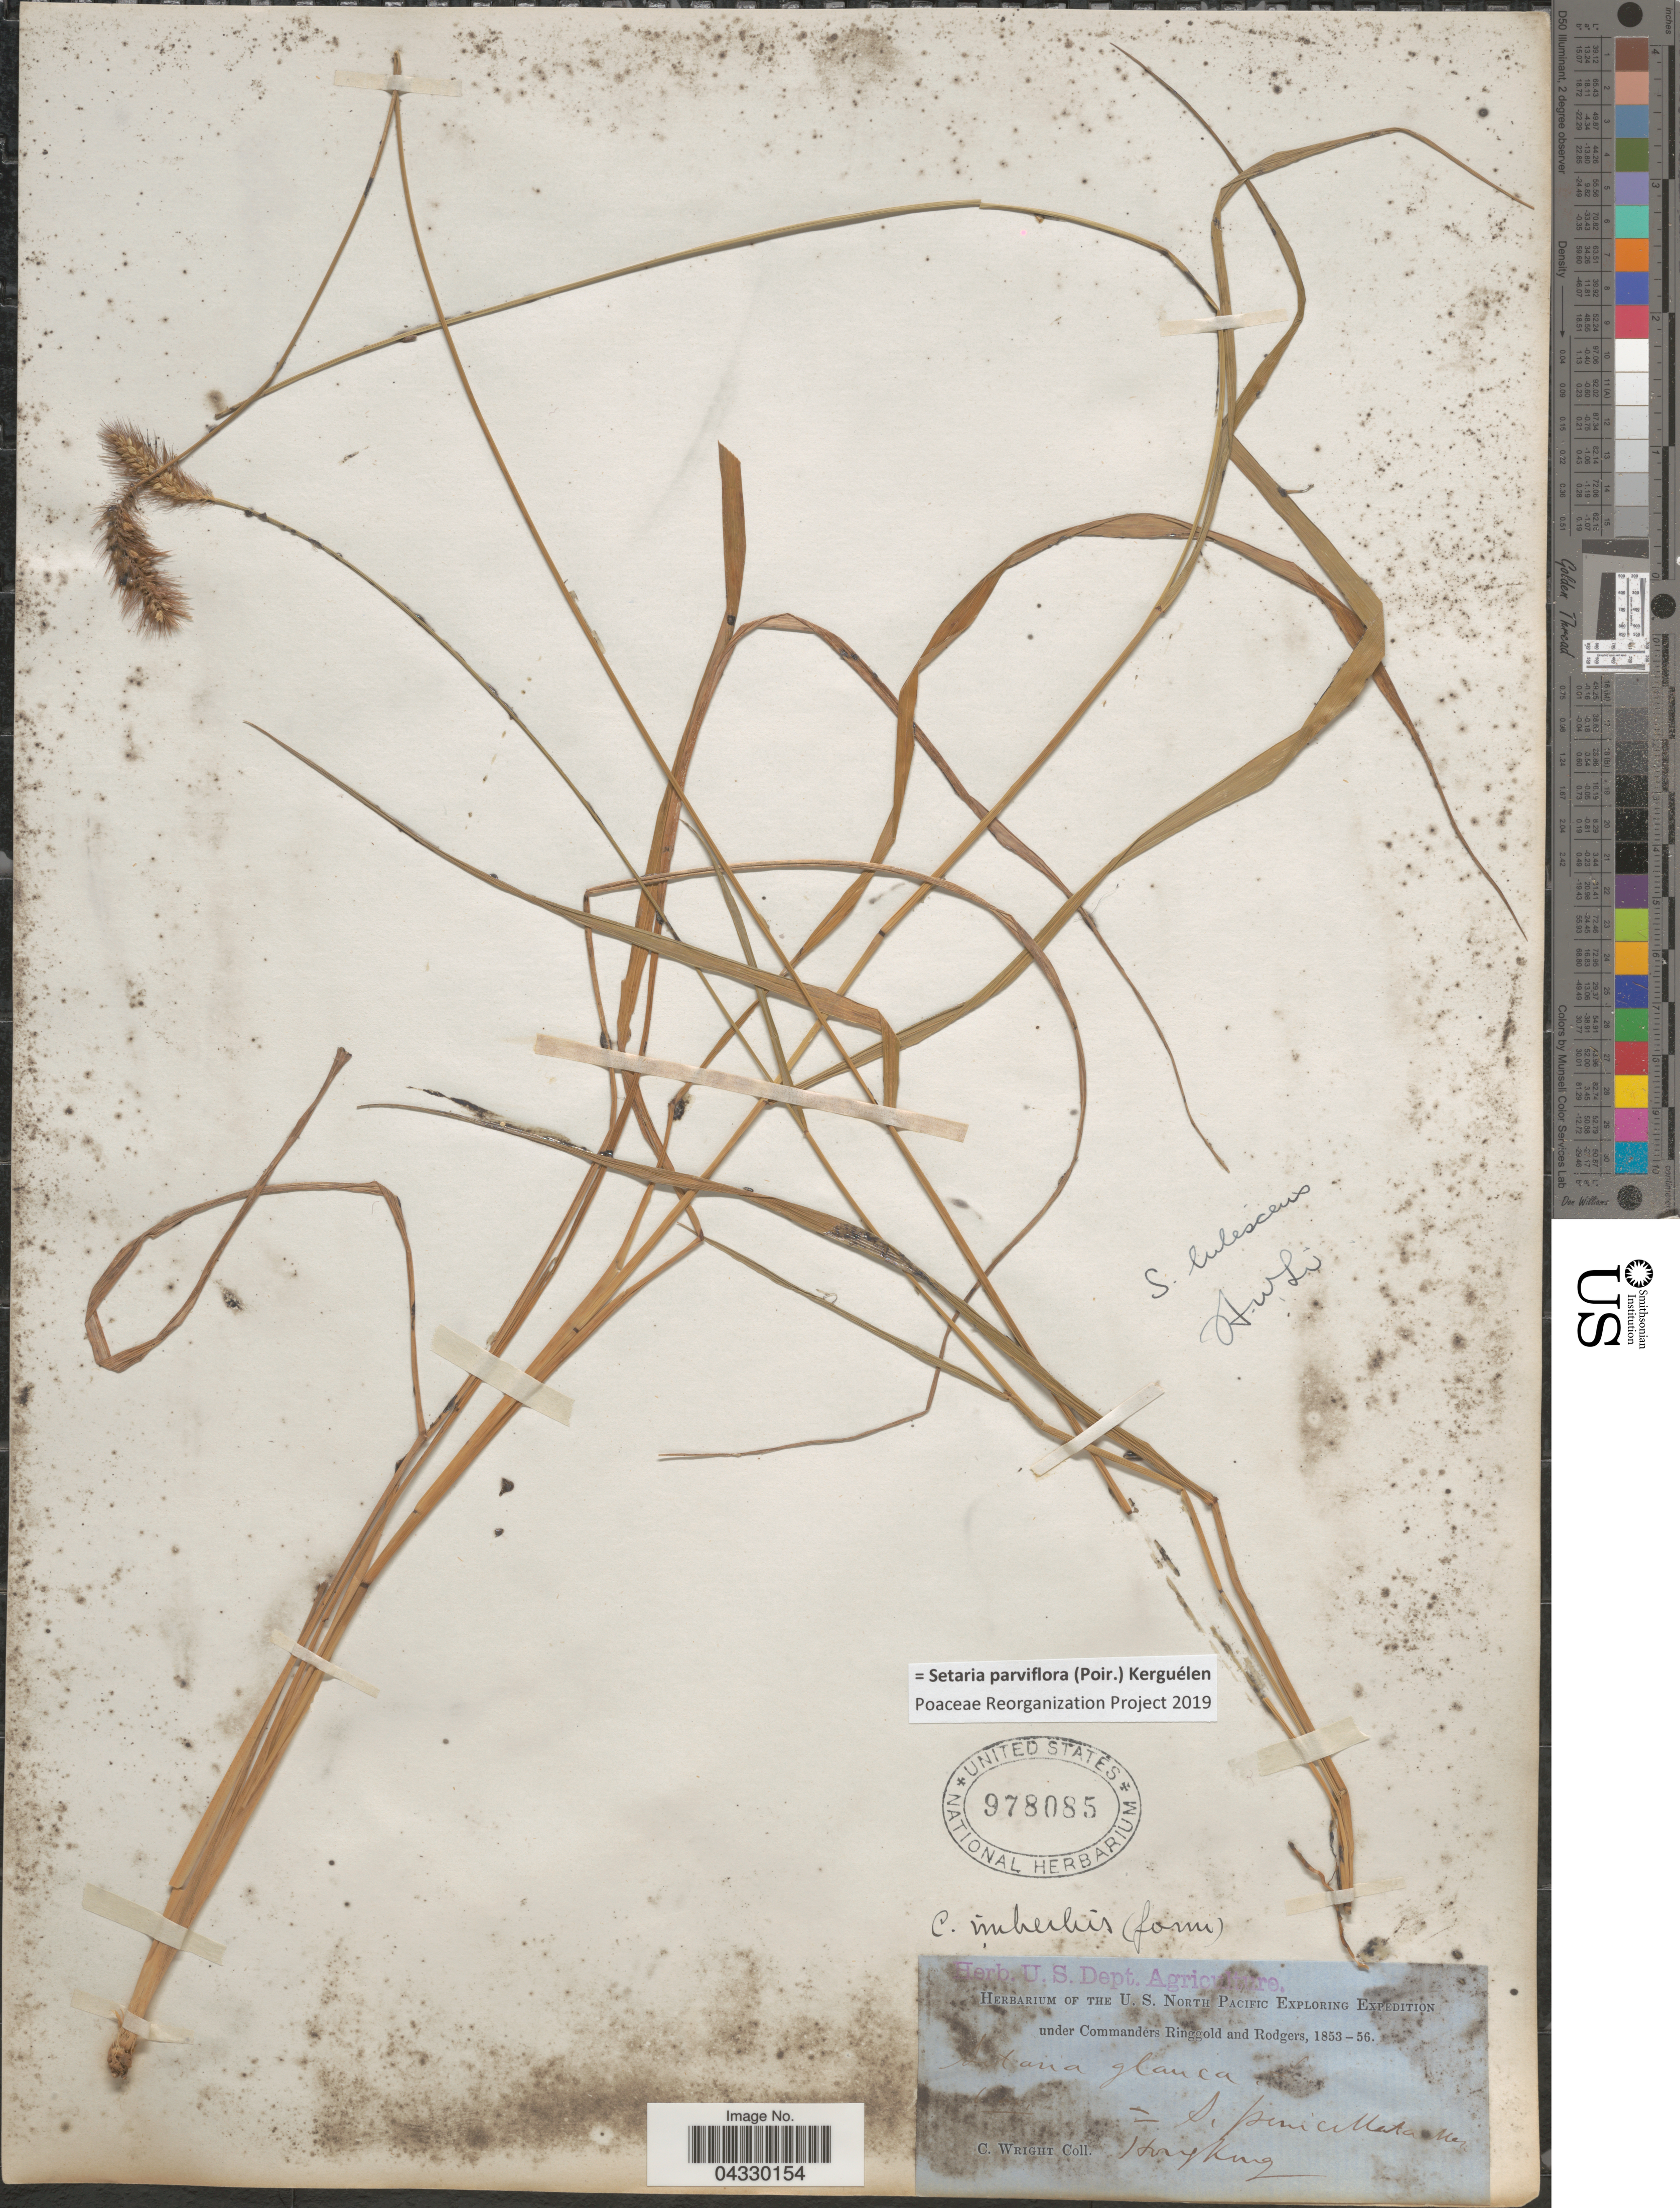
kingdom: Plantae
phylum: Tracheophyta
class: Liliopsida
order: Poales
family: Poaceae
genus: Setaria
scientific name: Setaria parviflora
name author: (Poir.) Kerguélen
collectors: C. Wright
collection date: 1853/1856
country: China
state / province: Hong Kong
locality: The U.S. North Pacific Exploring Expedition. Hong Kong.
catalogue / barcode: US 978085